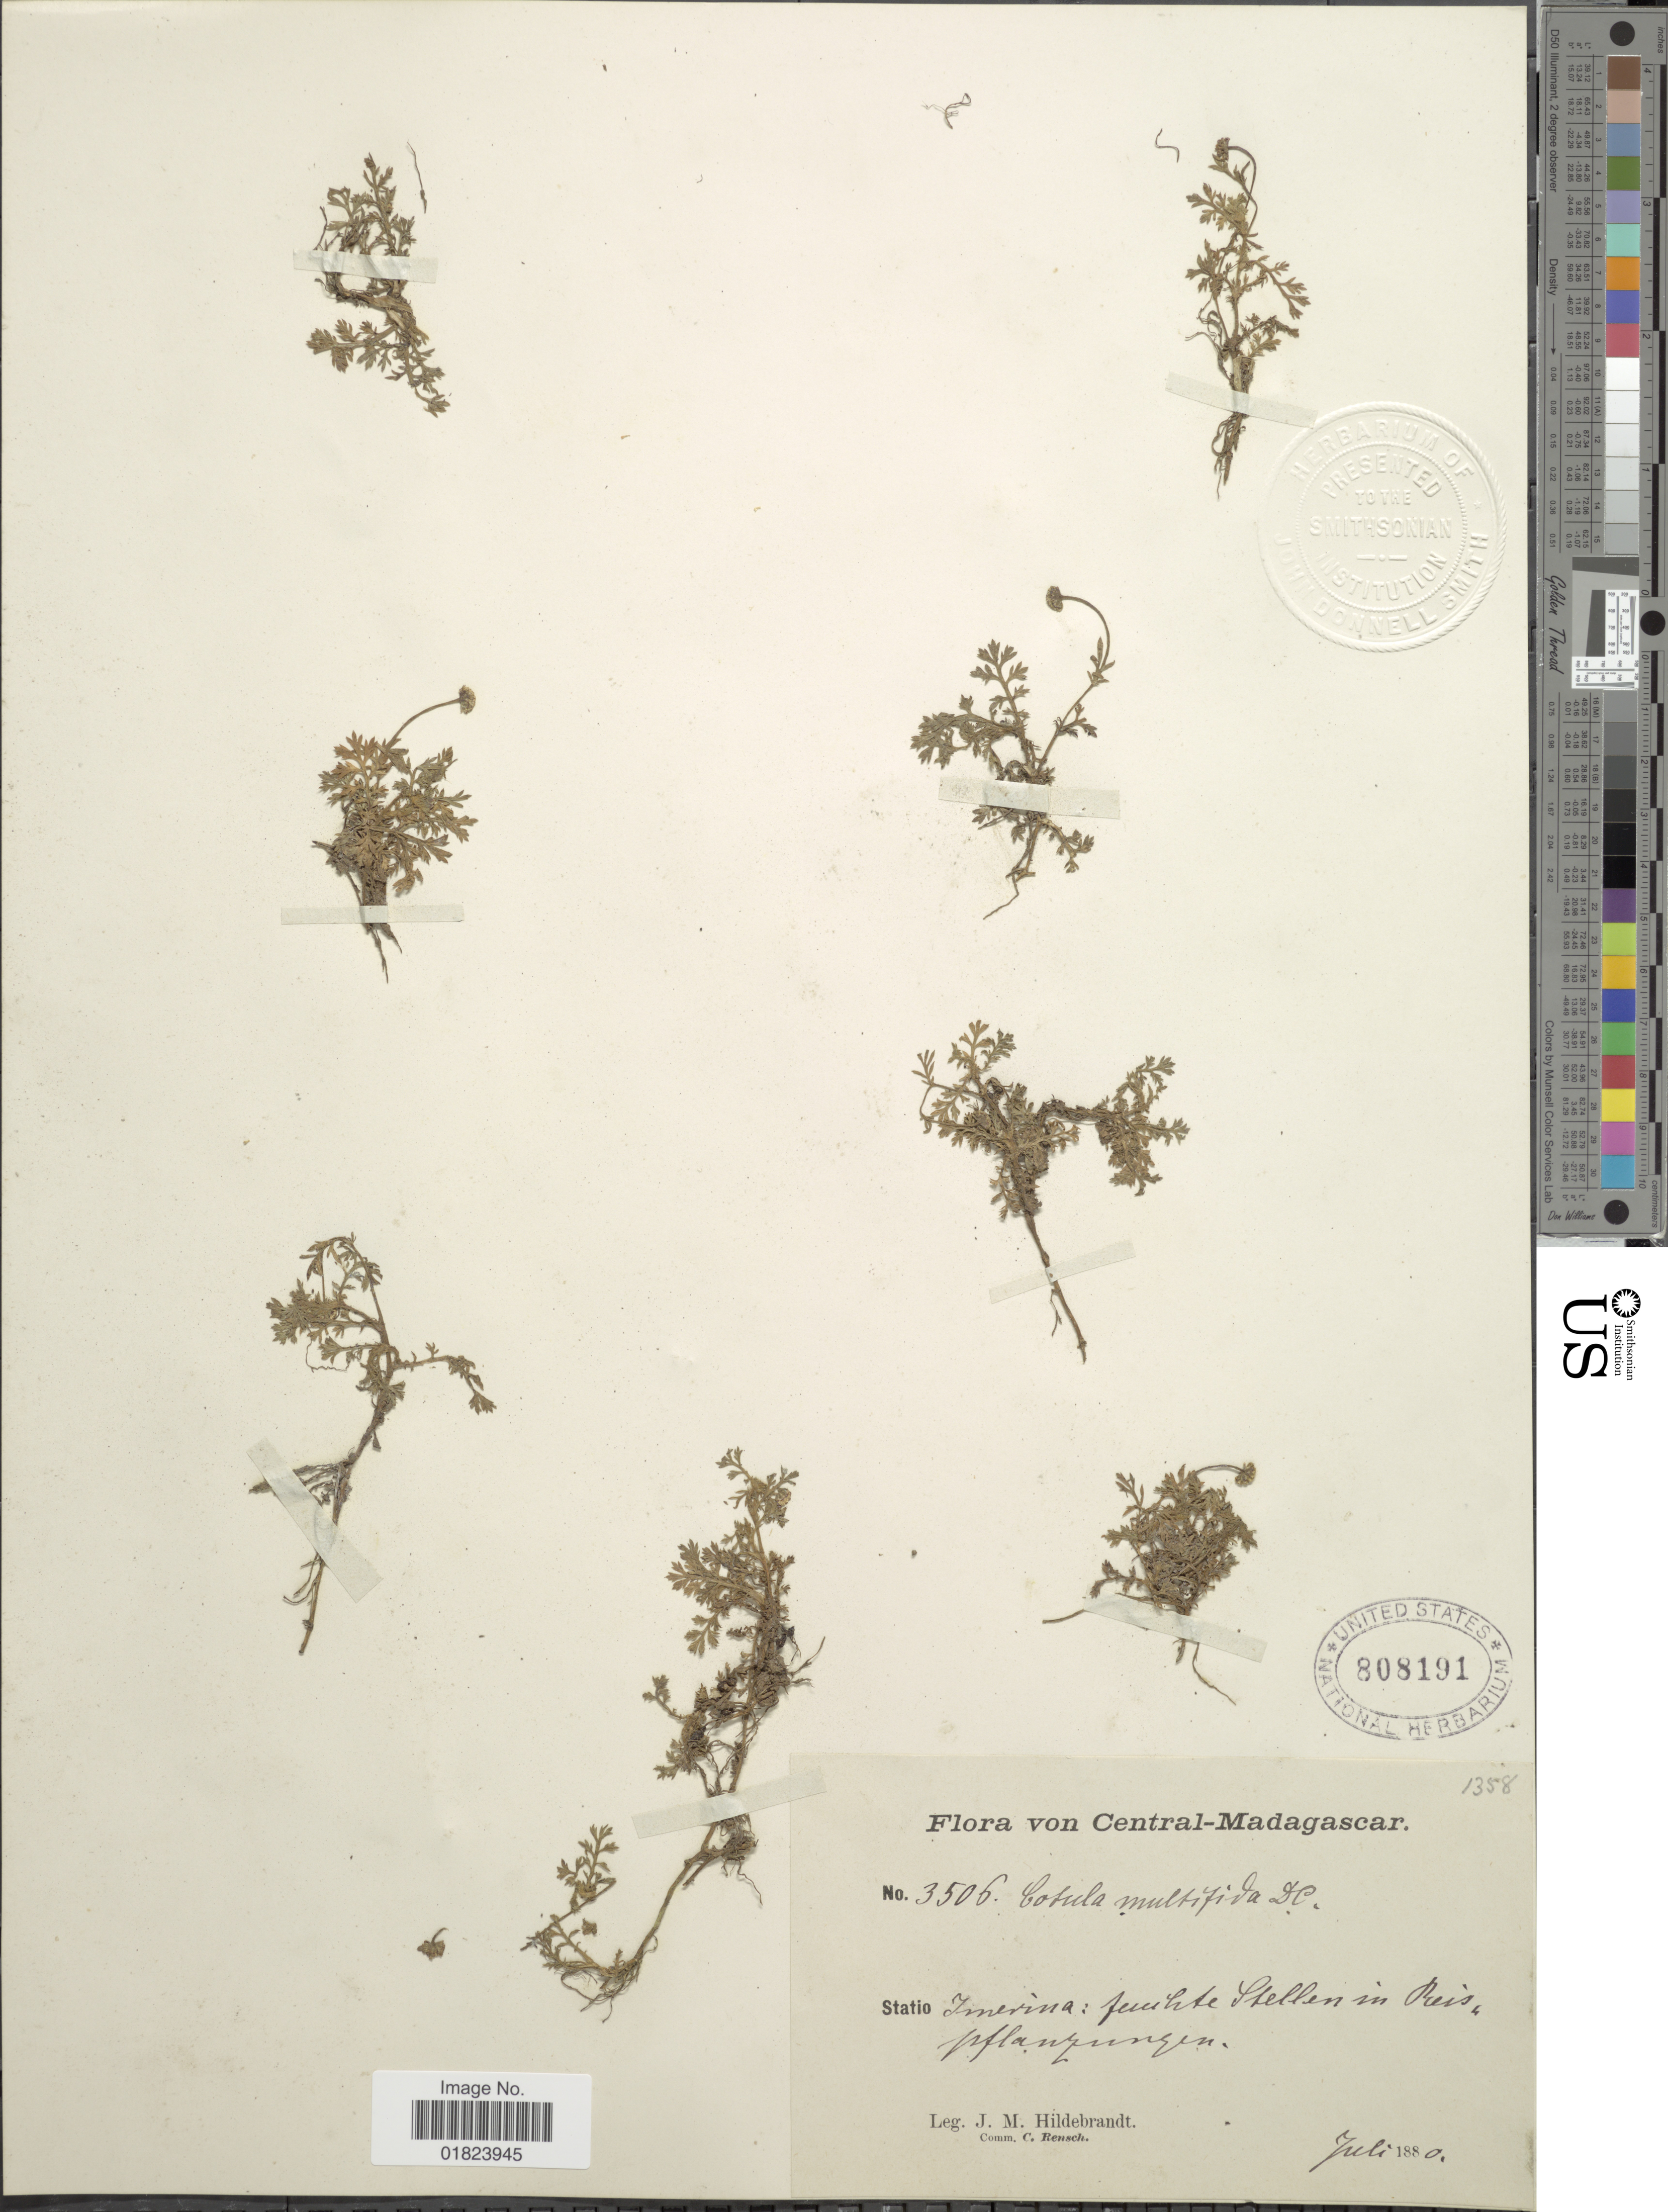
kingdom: Plantae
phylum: Tracheophyta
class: Magnoliopsida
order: Asterales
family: Asteraceae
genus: Cotula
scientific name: Cotula multifida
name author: DC.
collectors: J. Hildebrandt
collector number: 3506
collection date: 1880-07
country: Madagascar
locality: Central-Madagascar, Statio Imerina: feuchte Stellen in Reis pflanzungen.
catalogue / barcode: US 808191